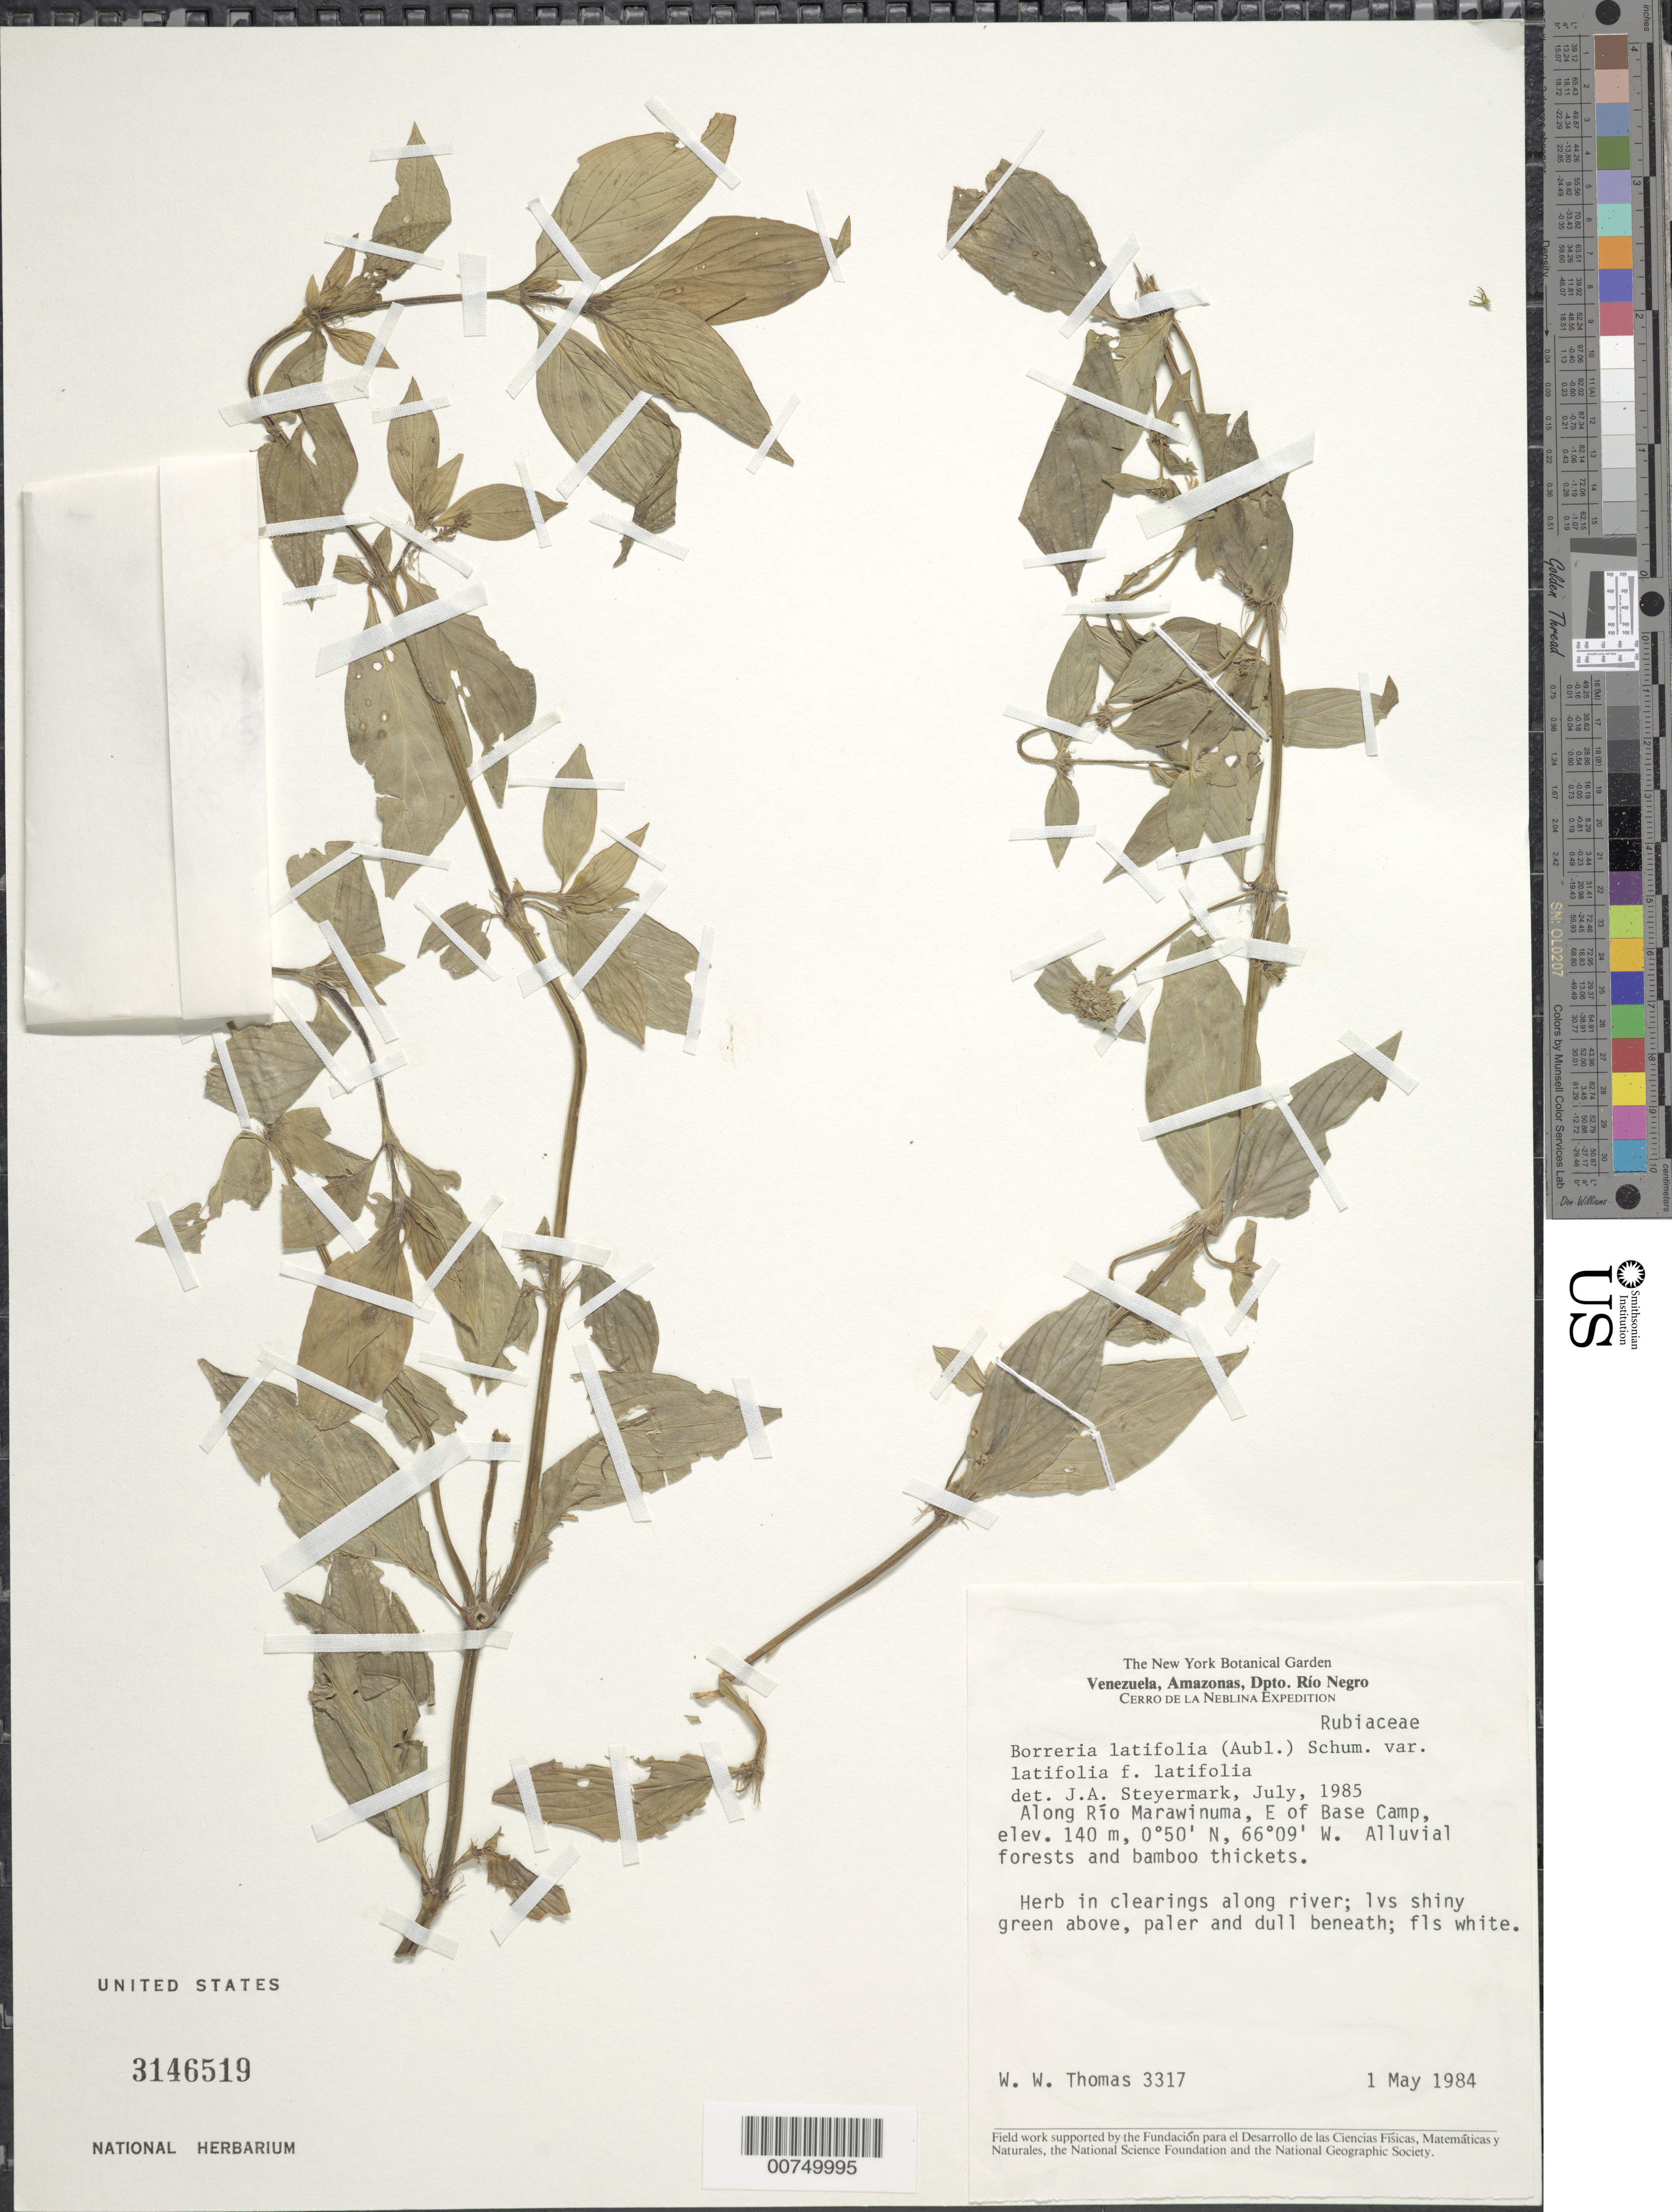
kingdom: Plantae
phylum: Tracheophyta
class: Magnoliopsida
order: Gentianales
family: Rubiaceae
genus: Borreria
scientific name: Borreria latifolia f. latifolia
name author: (Aubl.) K. Schum.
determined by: Steyermark, Julian A., (VEN)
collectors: W. W. Thomas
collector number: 3317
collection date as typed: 1-May-84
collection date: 1984-05-01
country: Venezuela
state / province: Amazonas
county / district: Río Negro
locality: Dpto. Río Negro, Cerro de La Neblina, along Río Marawinuma, E of base camp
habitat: Alluvial forest and bamboo thickets; clearings along river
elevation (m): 140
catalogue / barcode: US 3146519